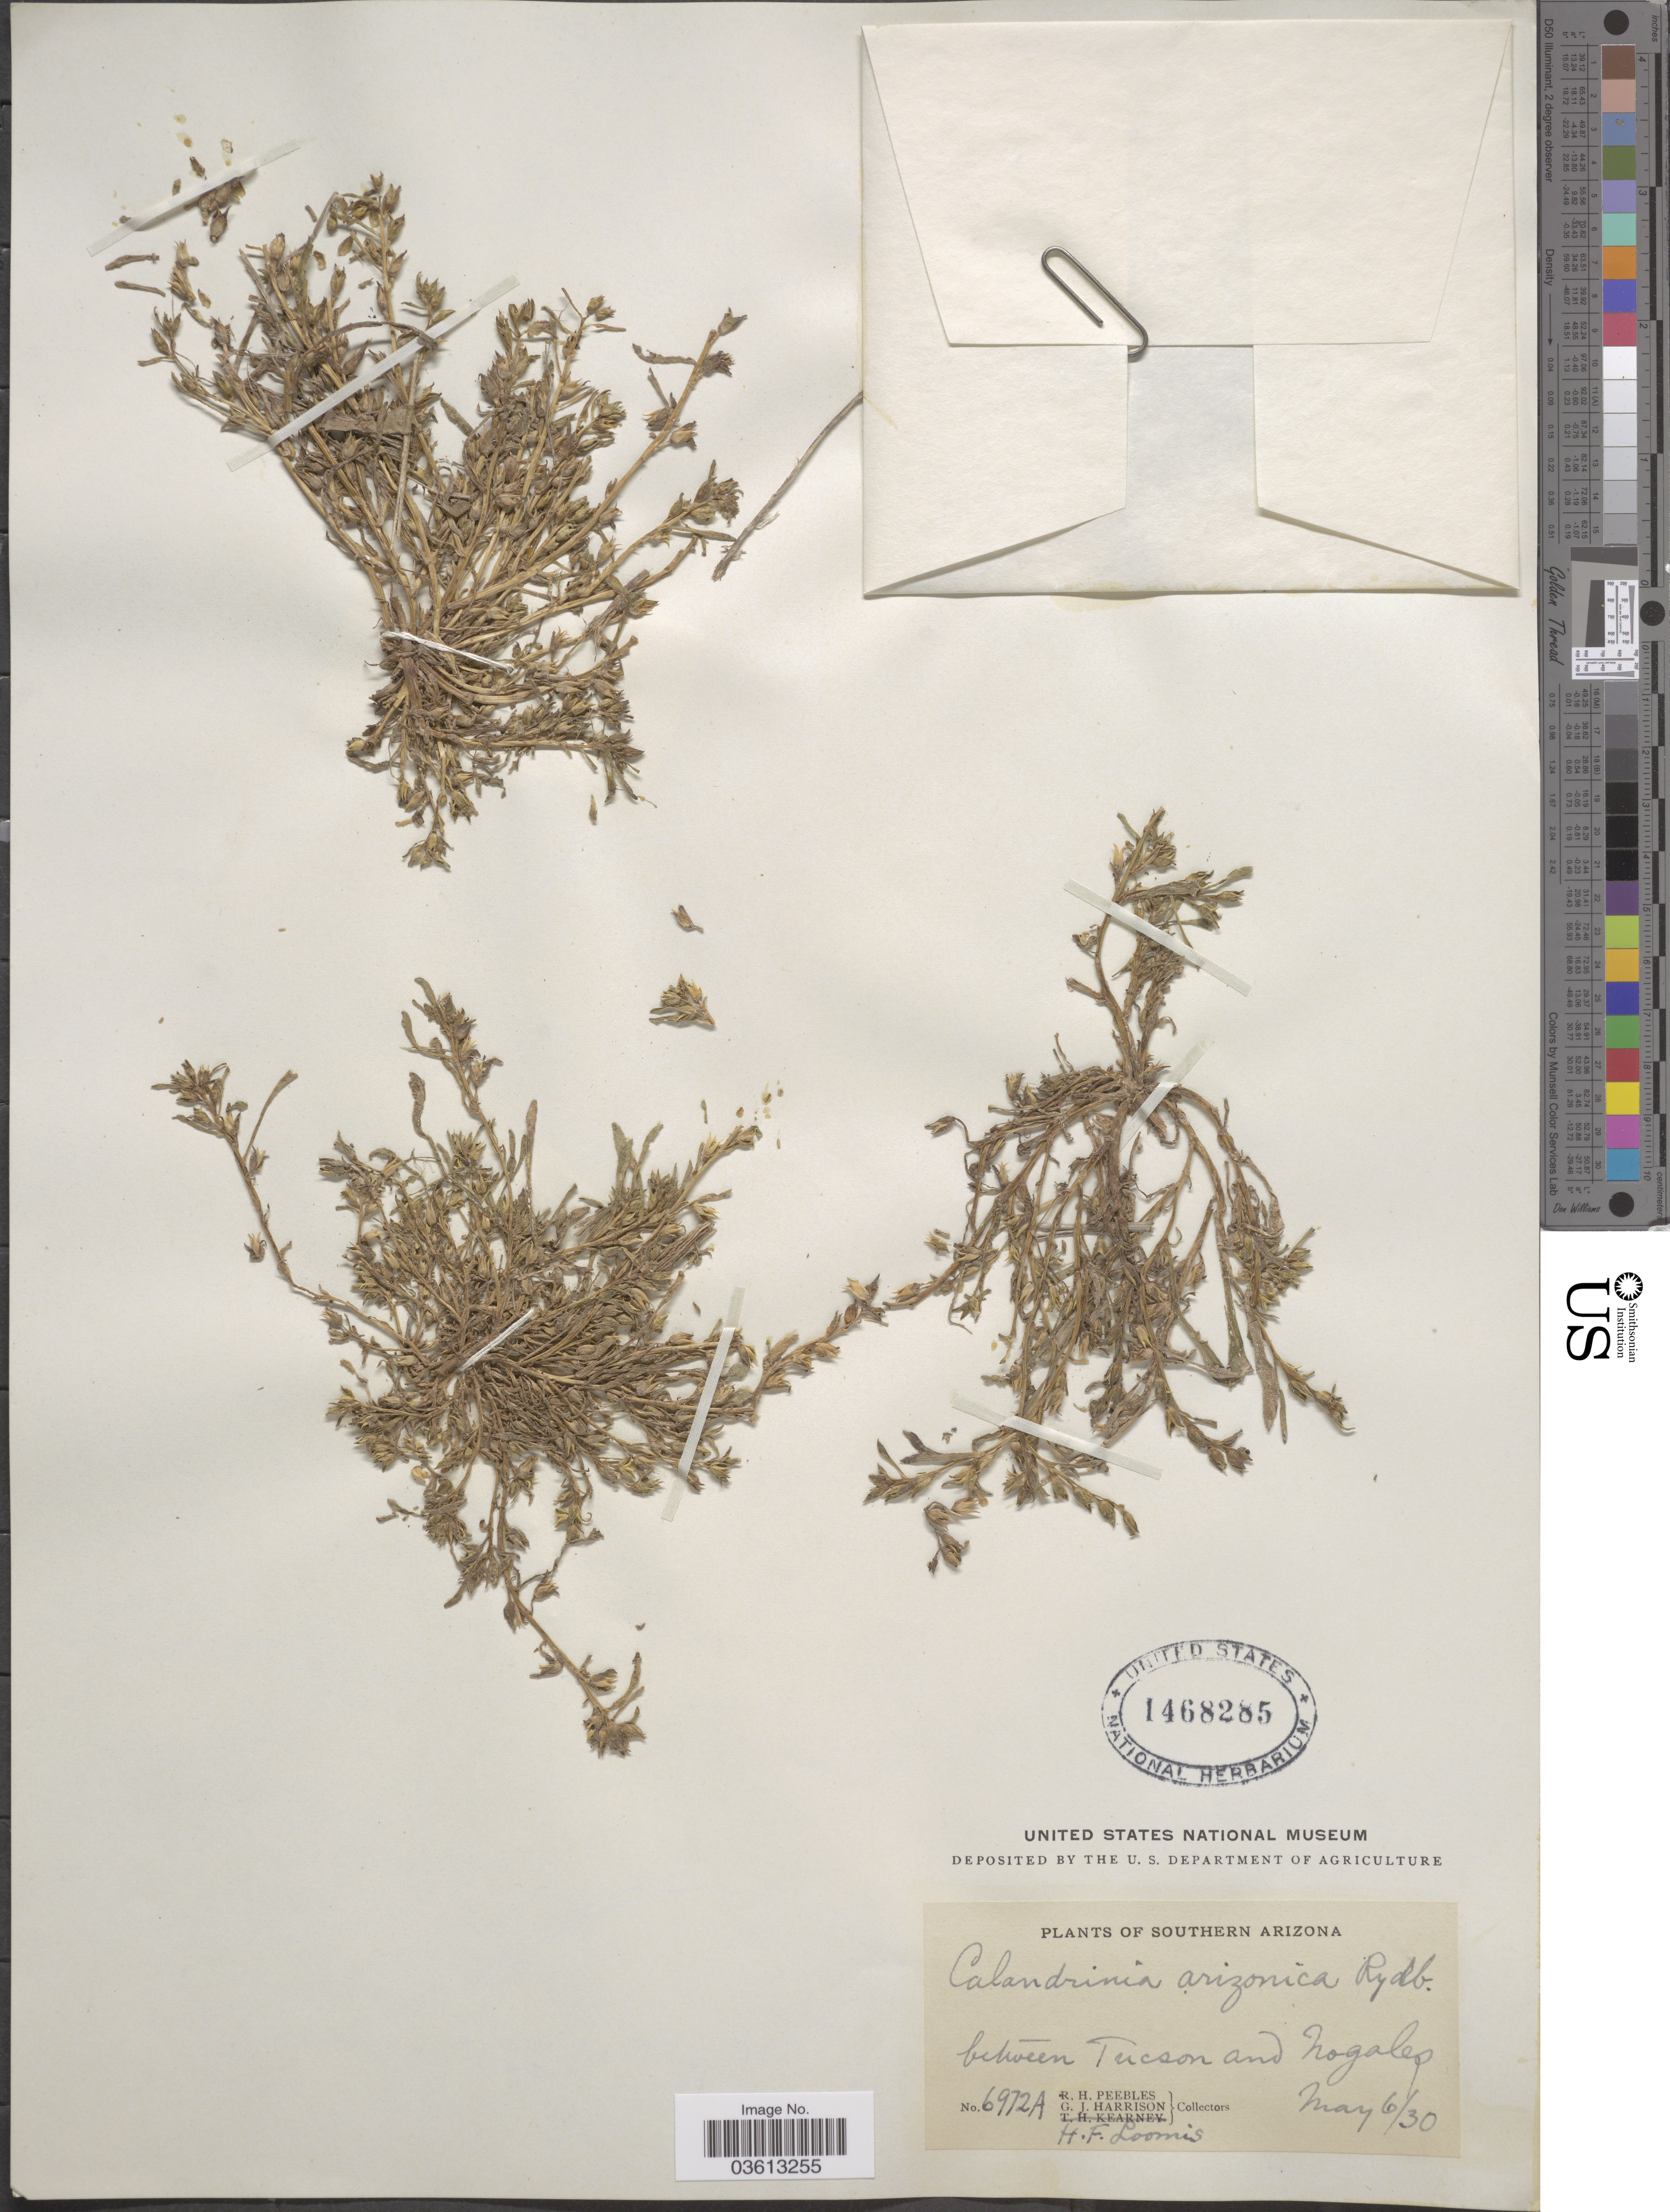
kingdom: Plantae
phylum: Tracheophyta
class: Magnoliopsida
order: Caryophyllales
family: Montiaceae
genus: Calandrinia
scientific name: Calandrinia ciliata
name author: (Ruiz & Pav.) DC.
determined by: Strong, Mark T., (BOT), Smithsonian Institution - National Museum of Natural History (UNITED STATES)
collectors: R. H. Peebles, G. J. Harrison & H. F. Loomis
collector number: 6972A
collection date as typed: Transcribed d/m/y: 6/5/30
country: United States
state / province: Arizona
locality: Southern Arizona. Between Tucson and Nogales.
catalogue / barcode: US 1468285